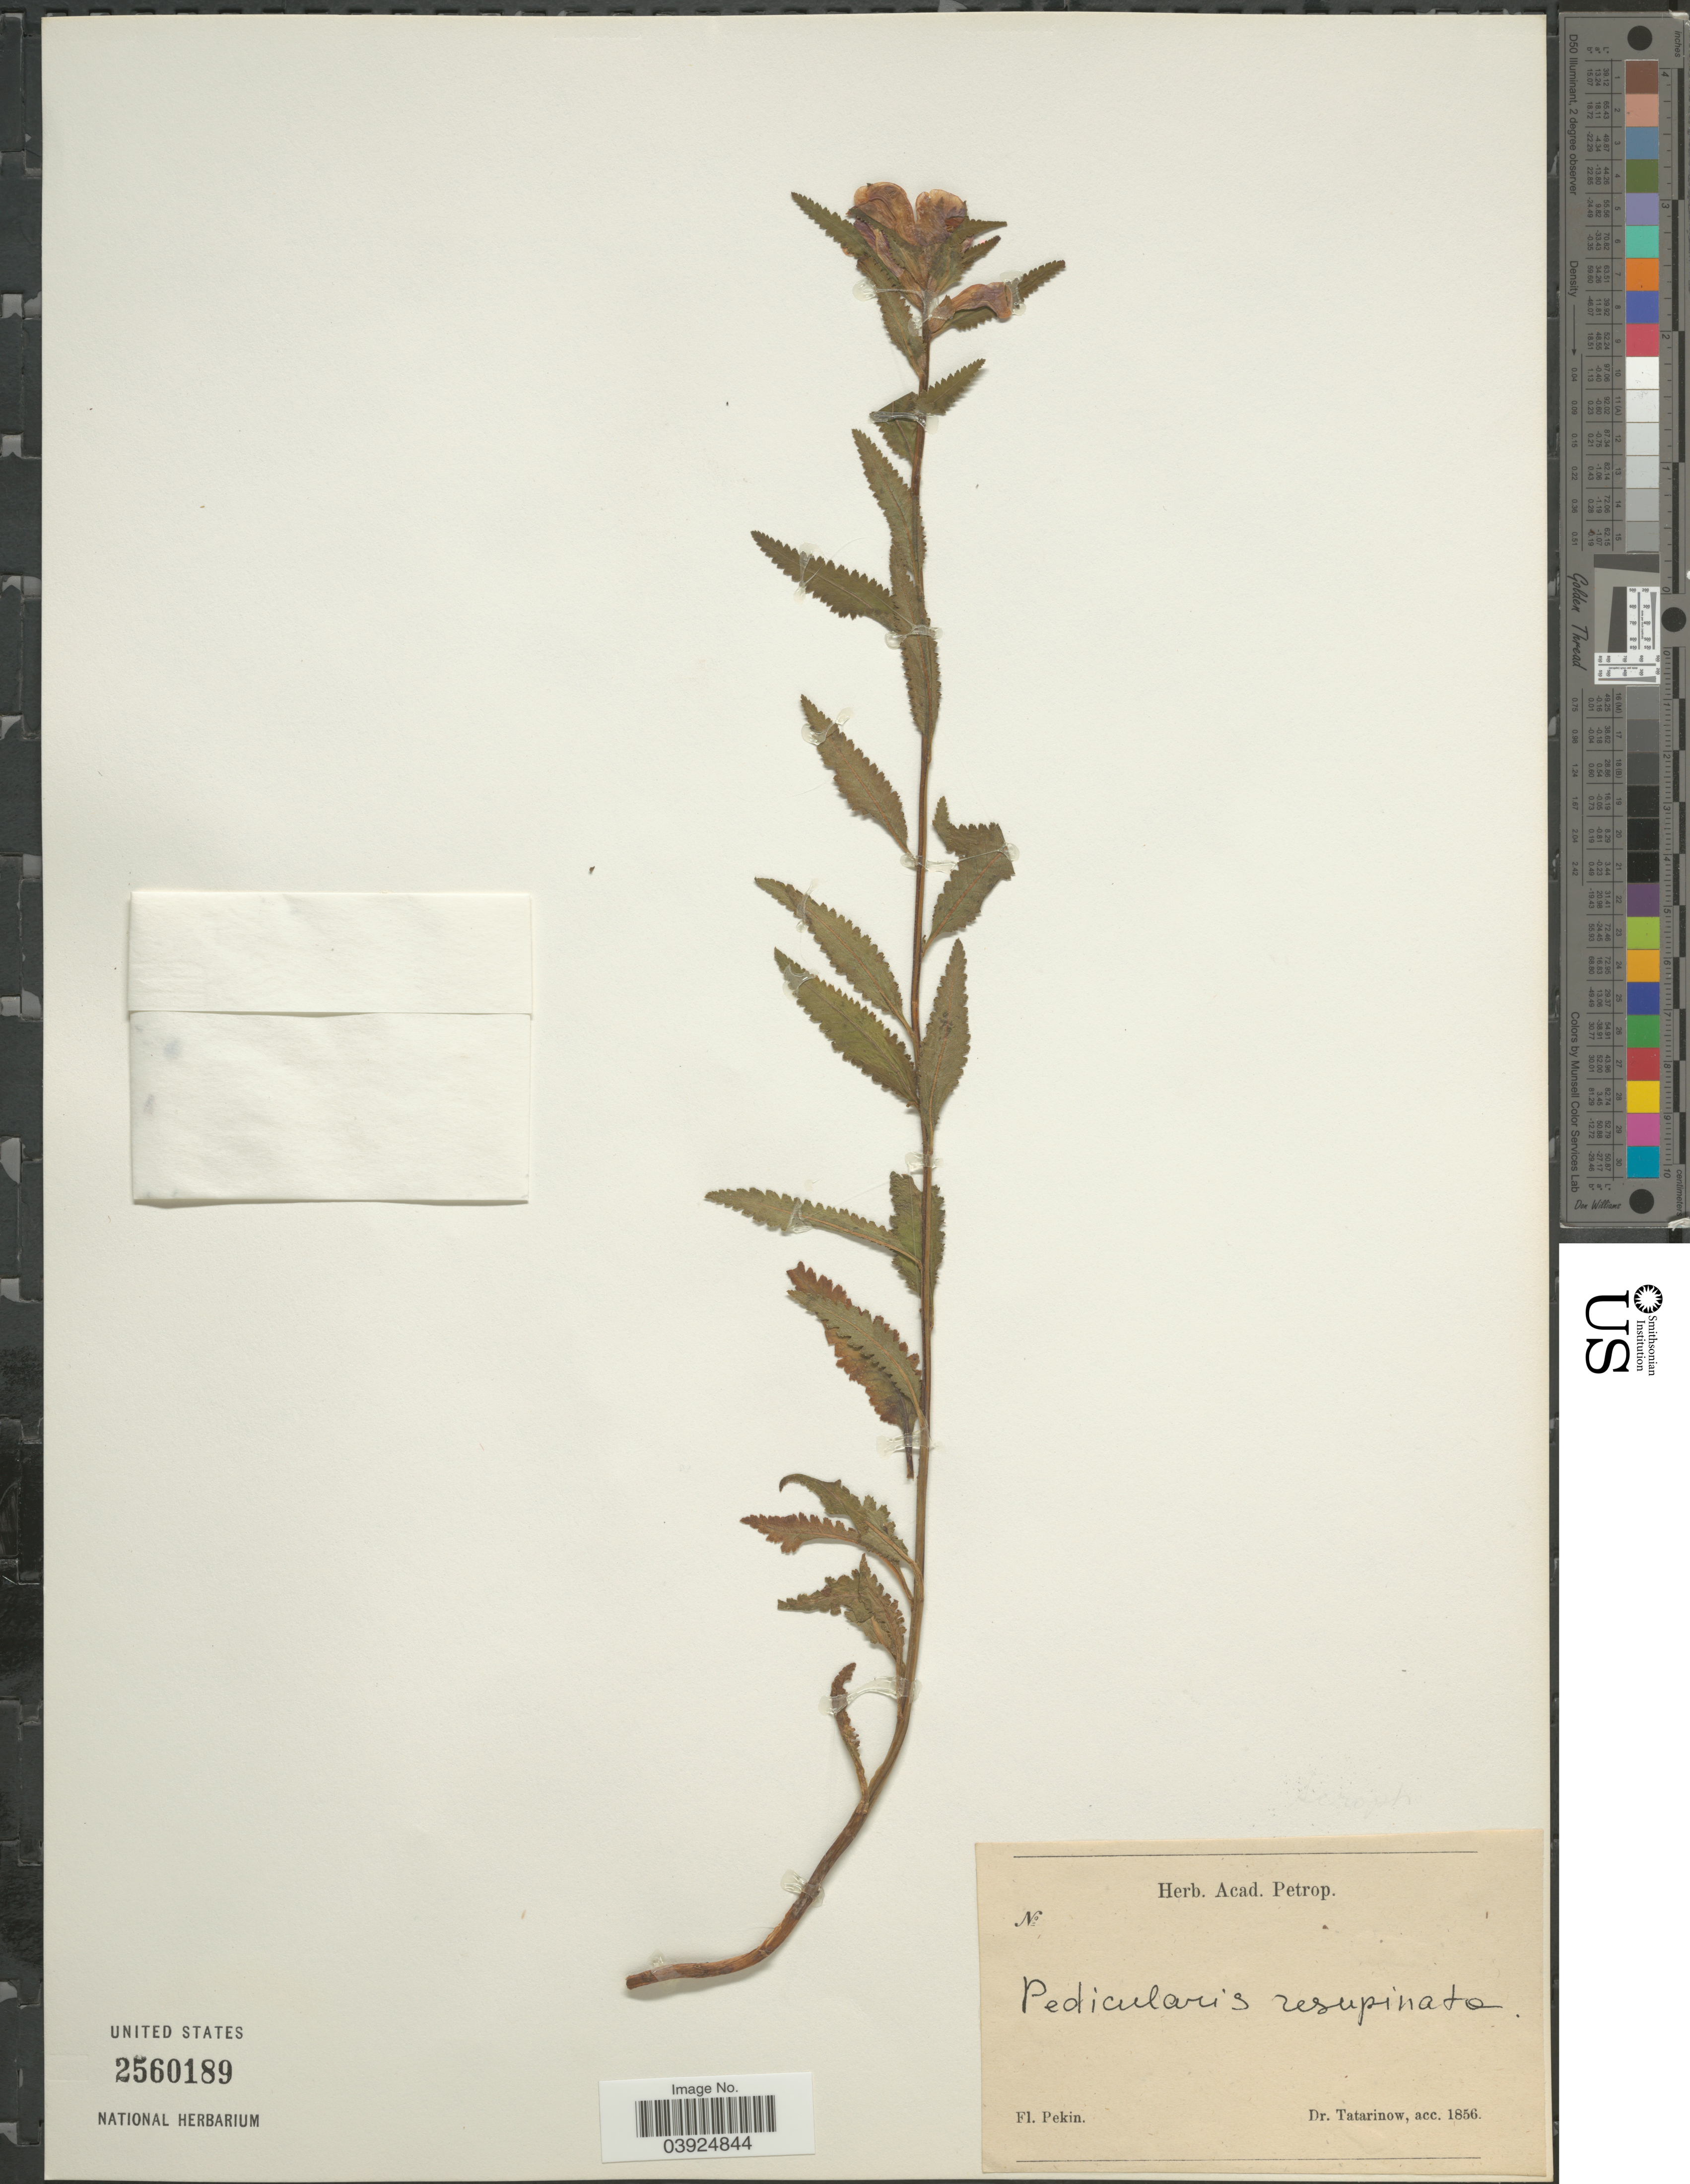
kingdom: Plantae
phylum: Tracheophyta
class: Magnoliopsida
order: Lamiales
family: Orobanchaceae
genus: Pedicularis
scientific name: Pedicularis resupinata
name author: L.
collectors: -. Tatarinow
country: China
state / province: Beijing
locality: Fl. Pekin.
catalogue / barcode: US 2560189